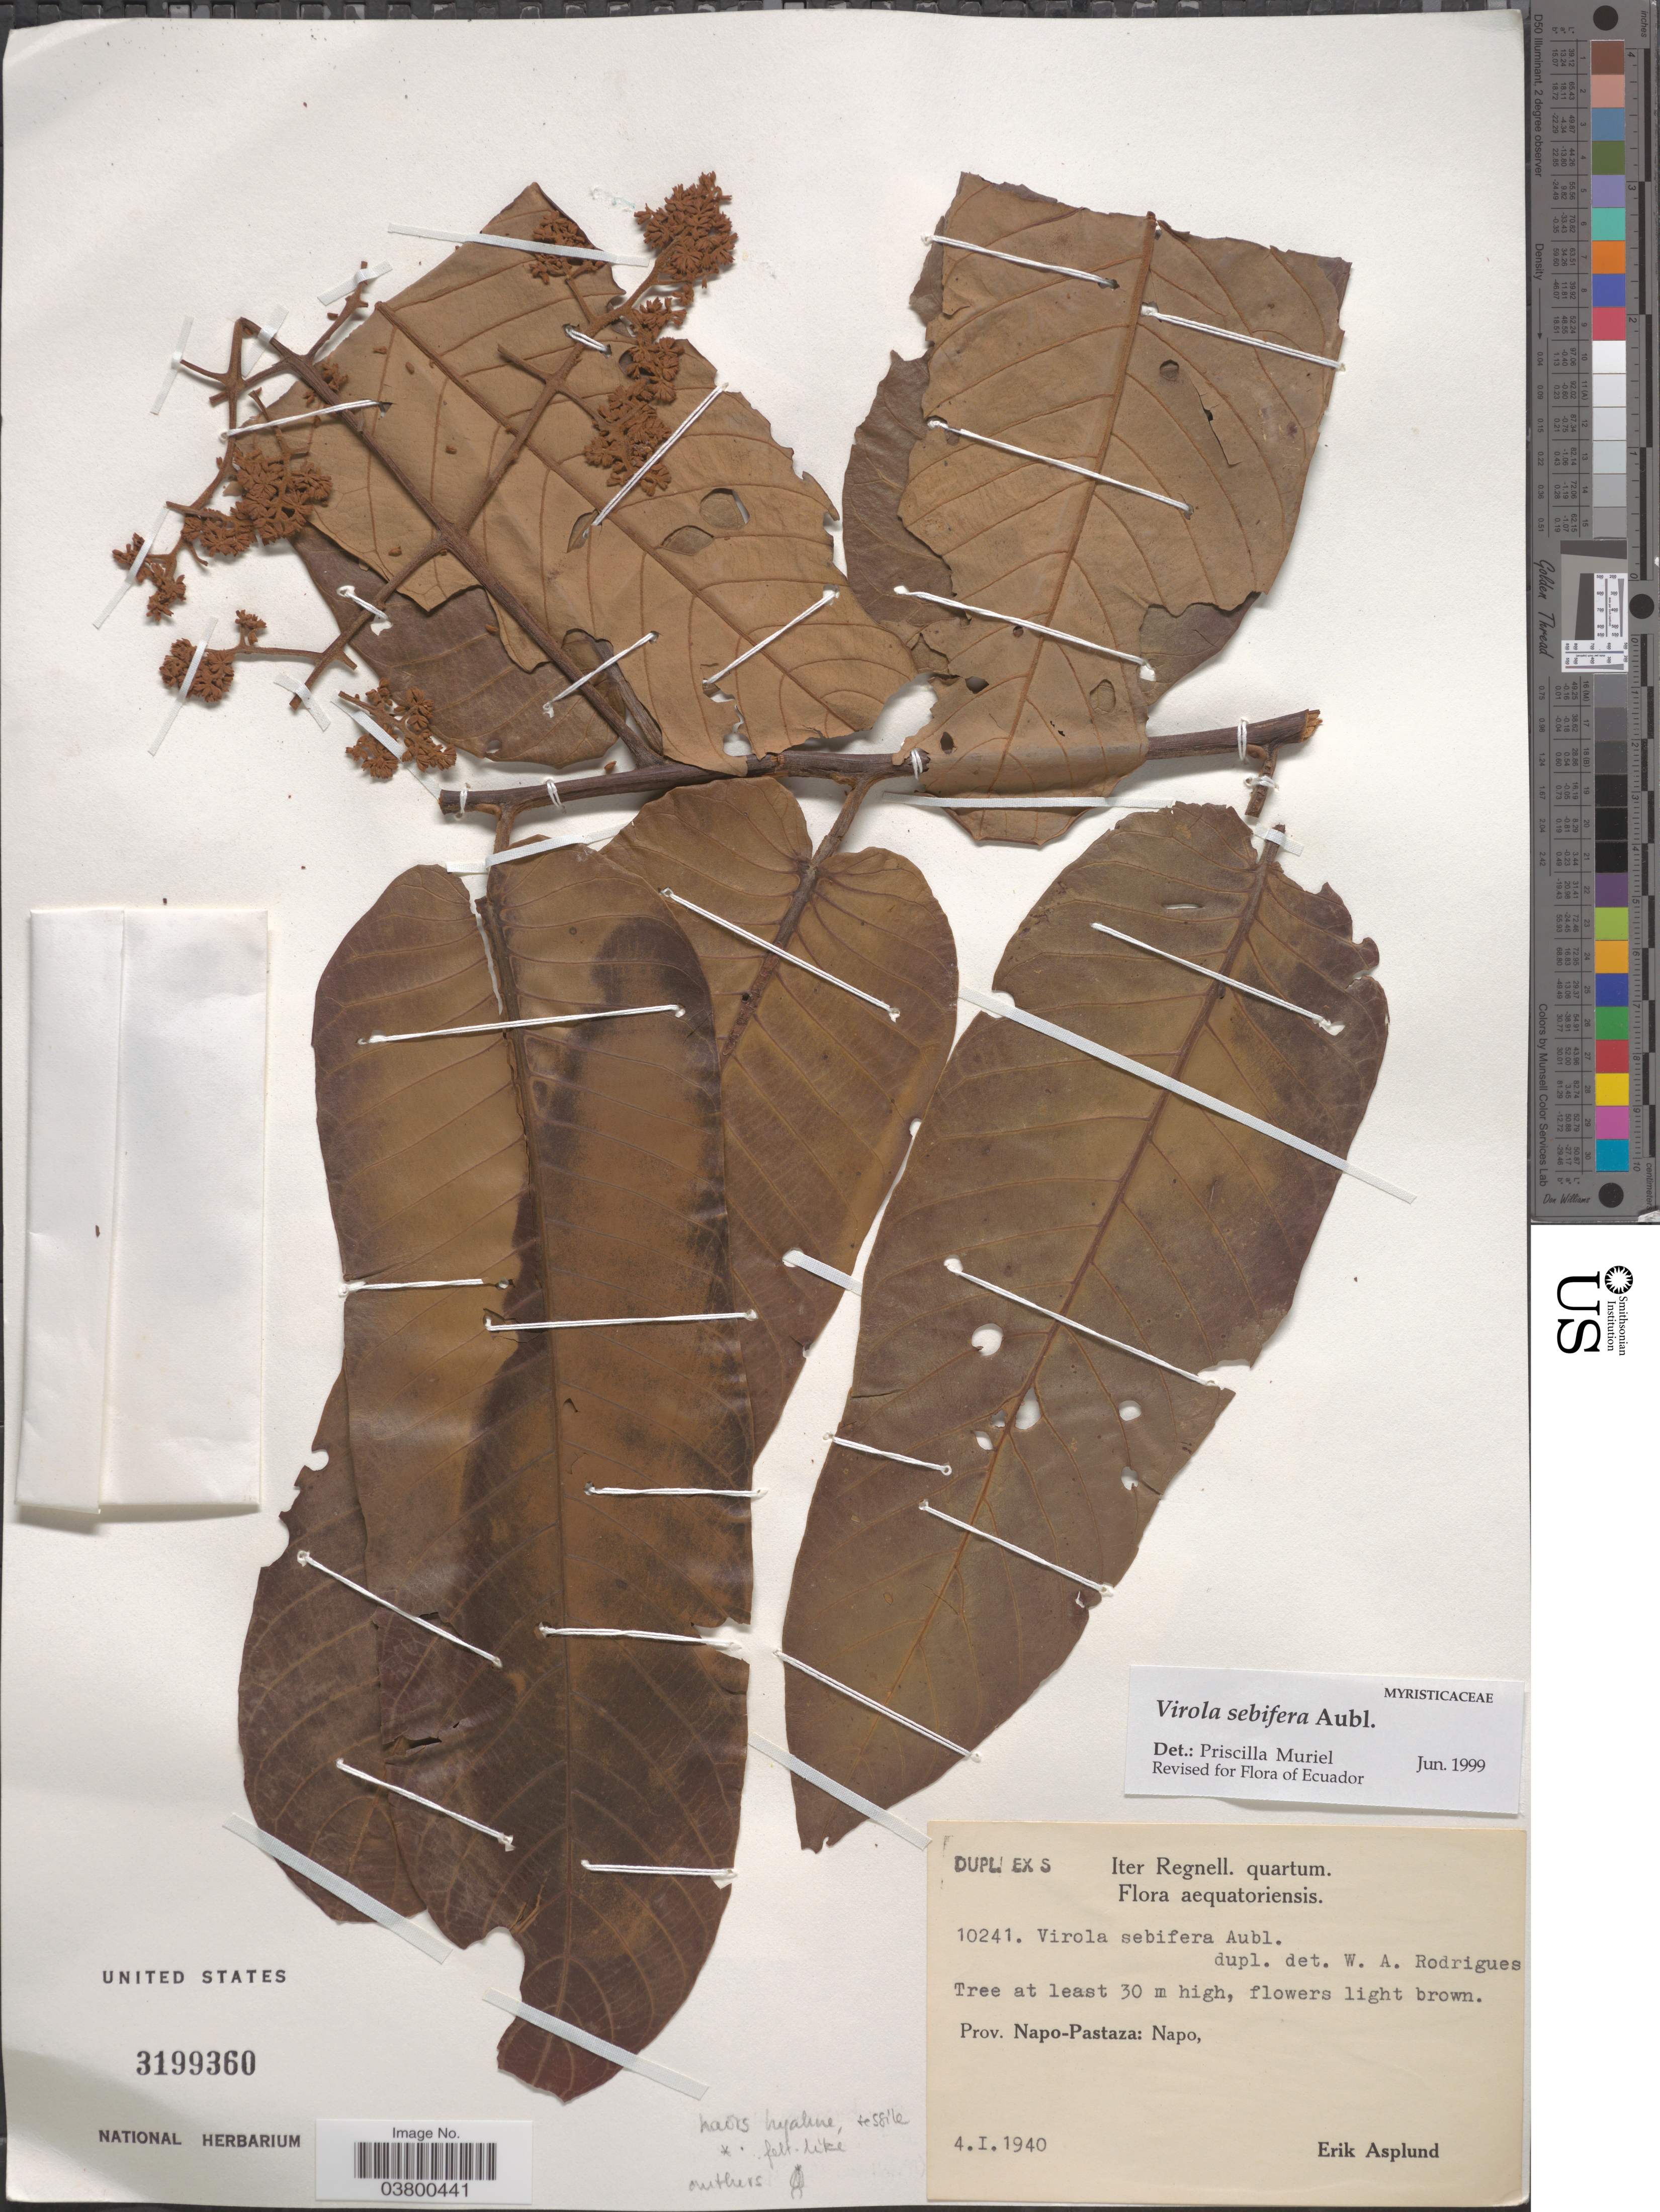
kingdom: Plantae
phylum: Tracheophyta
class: Magnoliopsida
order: Magnoliales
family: Myristicaceae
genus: Virola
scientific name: Virola sebifera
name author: Aubl.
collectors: E. Asplund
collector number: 10241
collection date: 1940-01-04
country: Ecuador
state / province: Napo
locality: Prov. Napo-Pastaza: Napo.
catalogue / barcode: US 3199360